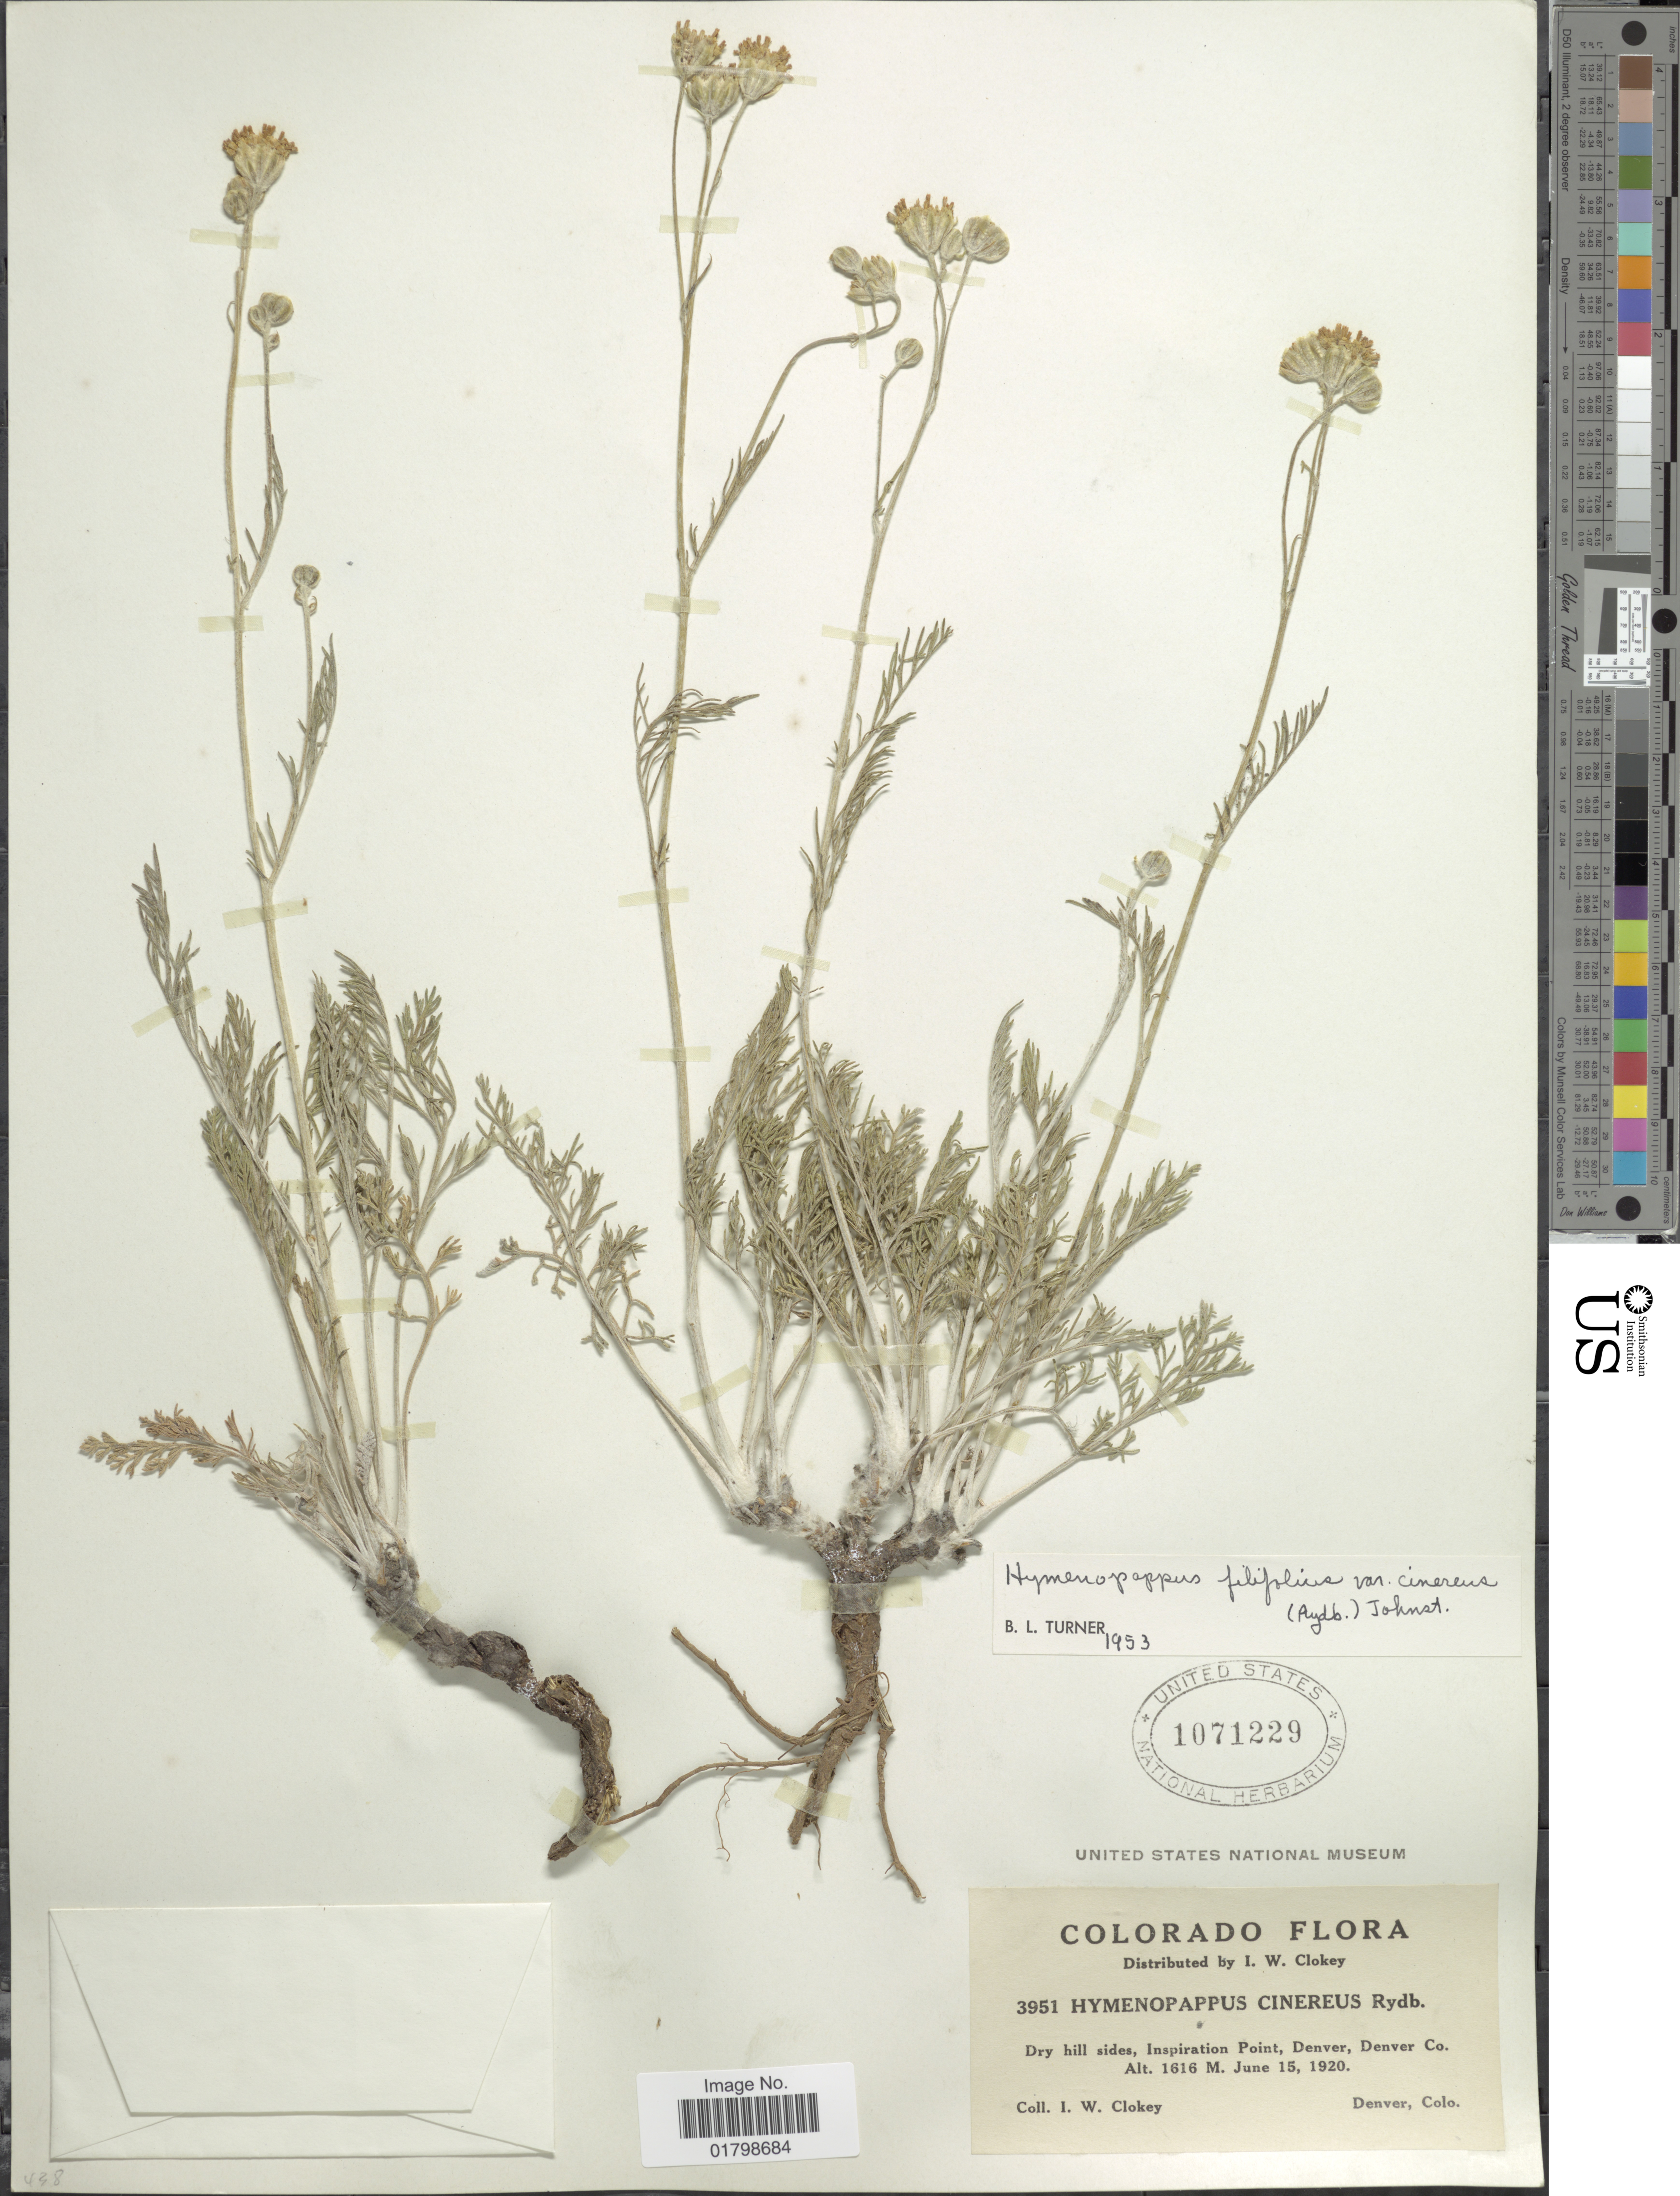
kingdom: Plantae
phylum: Tracheophyta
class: Magnoliopsida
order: Asterales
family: Asteraceae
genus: Hymenopappus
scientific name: Hymenopappus filifolius var. cinereus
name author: (Rydb.) I.M. Johnst.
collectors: I. W. Clokey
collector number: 3951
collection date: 1920-06-15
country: United States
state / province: Colorado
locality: Inspiration Point, Denver, Denver Co.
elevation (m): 1616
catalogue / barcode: US 1071229